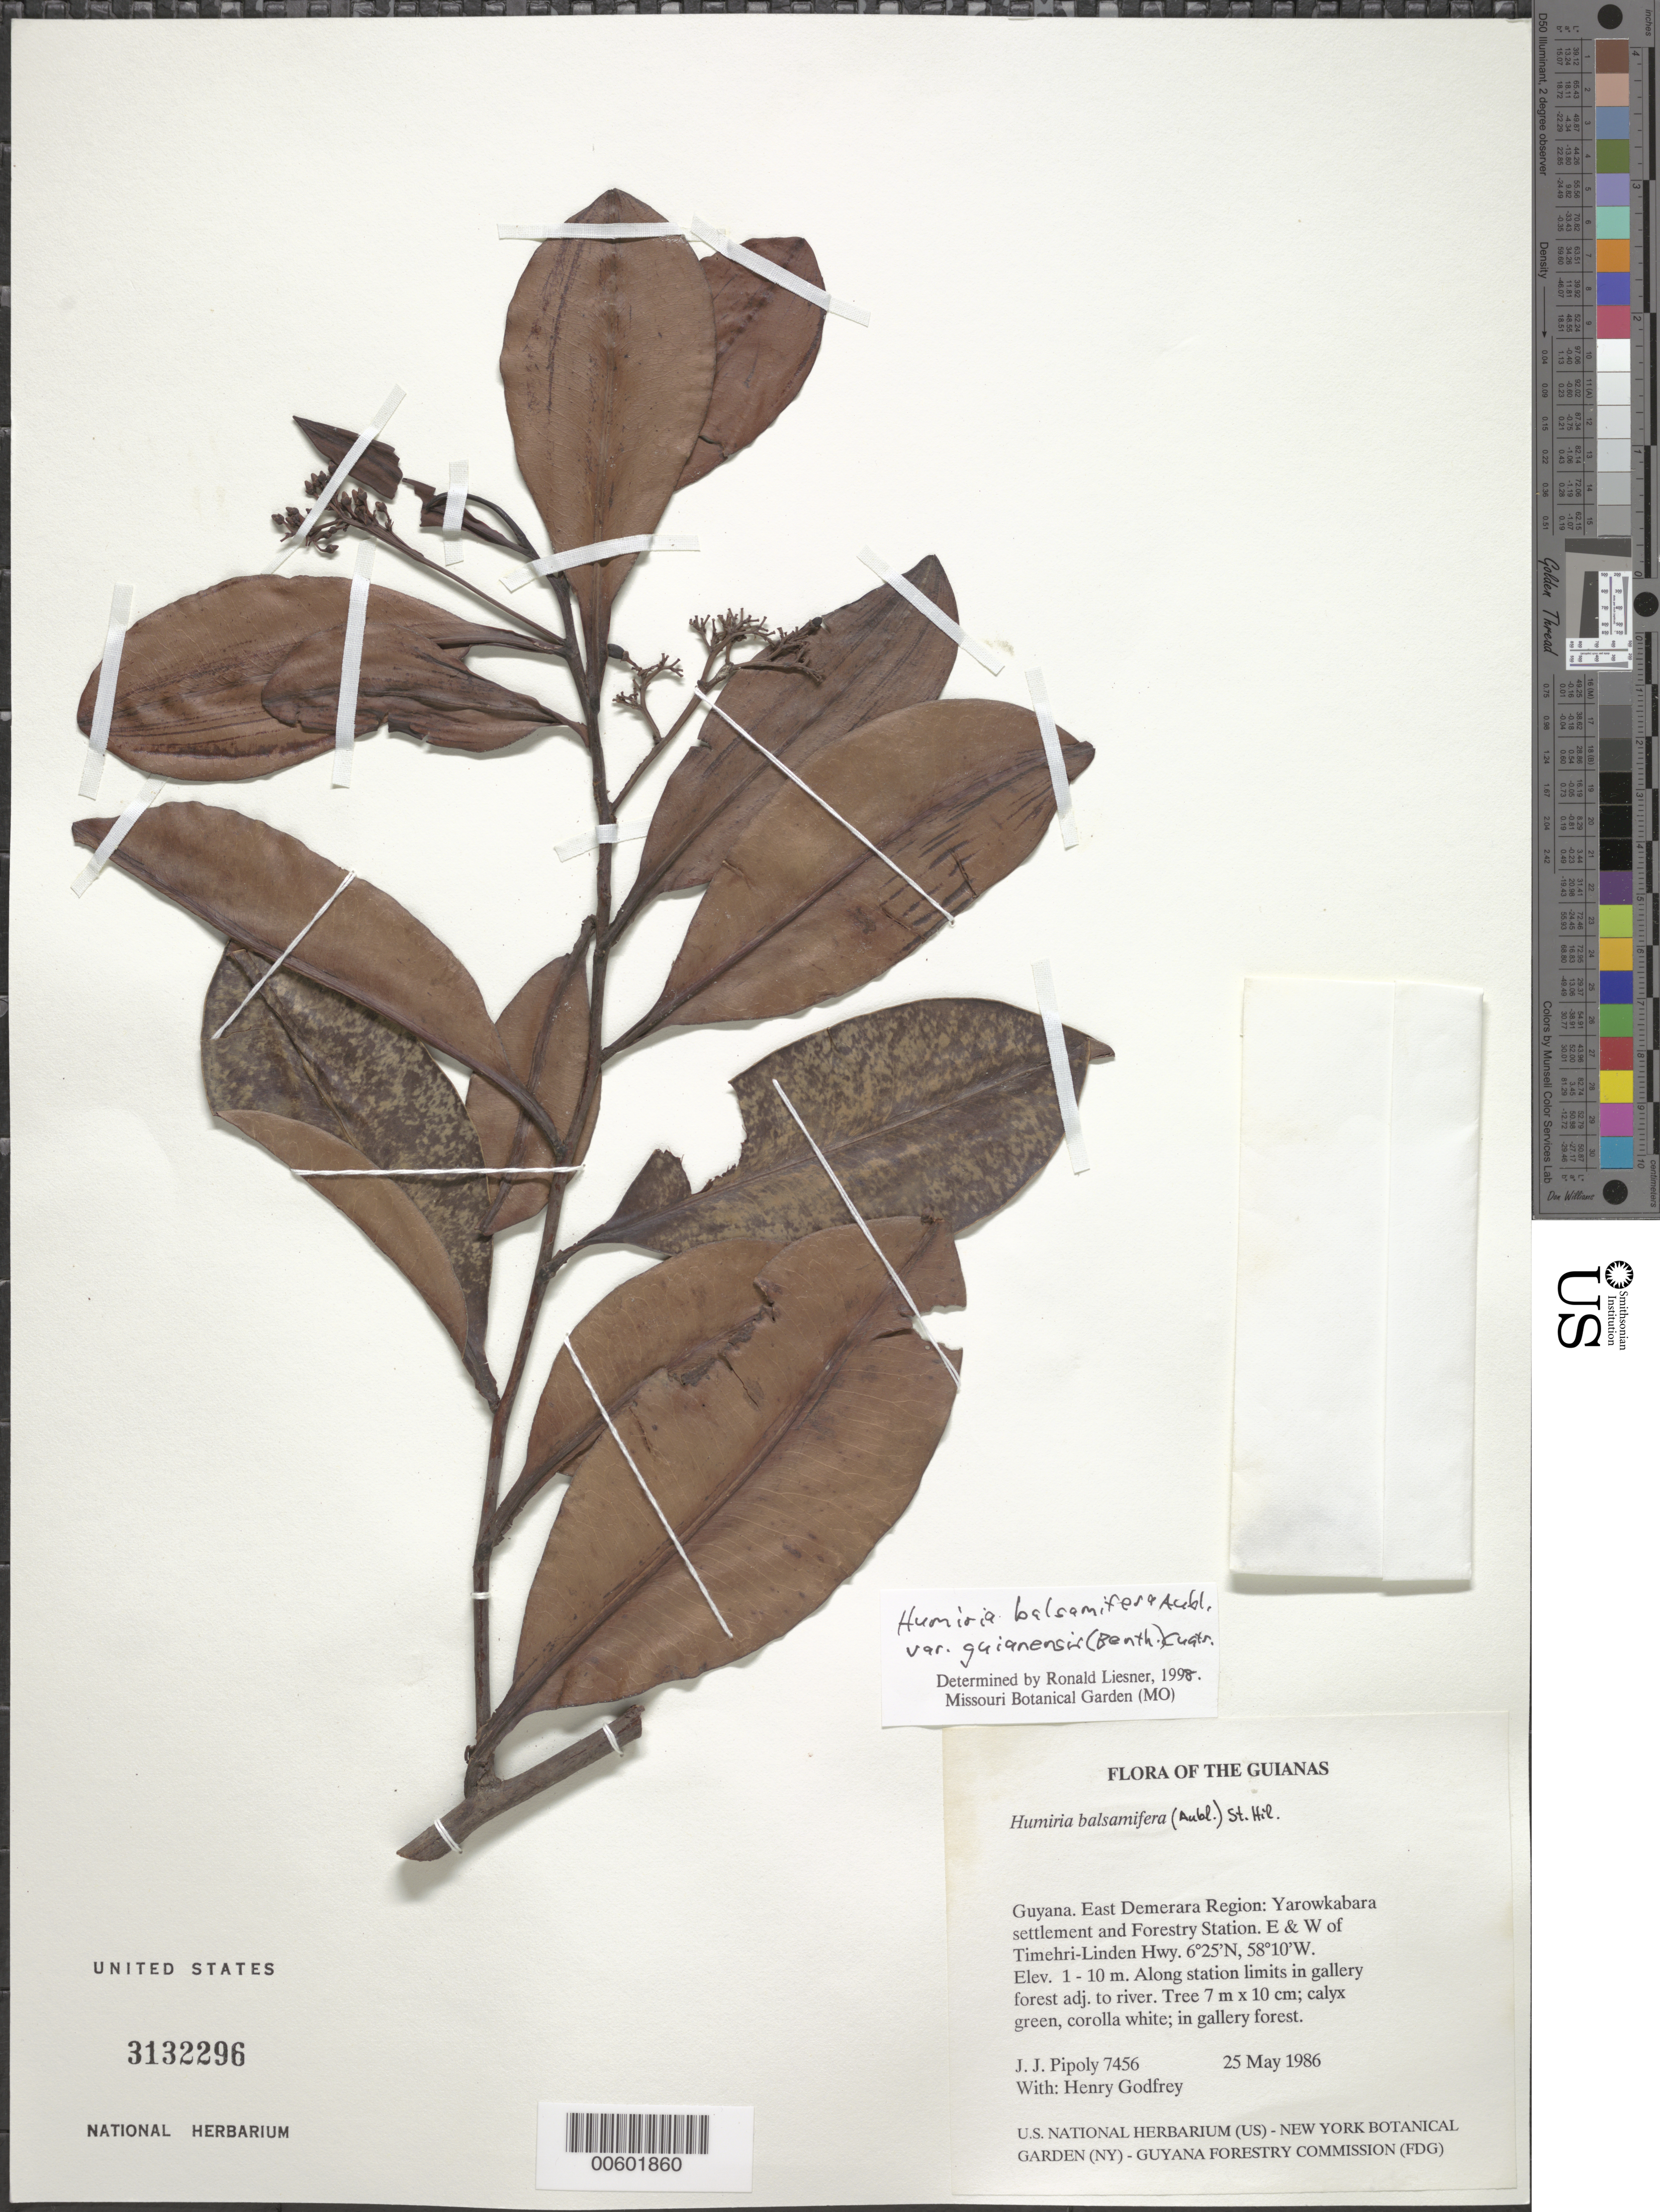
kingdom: Plantae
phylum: Tracheophyta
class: Magnoliopsida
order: Malpighiales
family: Humiriaceae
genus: Humiria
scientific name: Humiria balsamifera var. guianensis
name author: (Benth.) Cuatrec.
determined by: Liesner, R. L.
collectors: J. J. Pipoly & H. Godfrey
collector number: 7456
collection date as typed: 25 May 1986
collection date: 1986-05-25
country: Guyana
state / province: Demerara-Mahaica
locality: Yarowkabra settlement and Forestry Station. E & W of Timehri-Linden Hwy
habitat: Along station limits in gallery forest adj. to river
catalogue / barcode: US 3132296